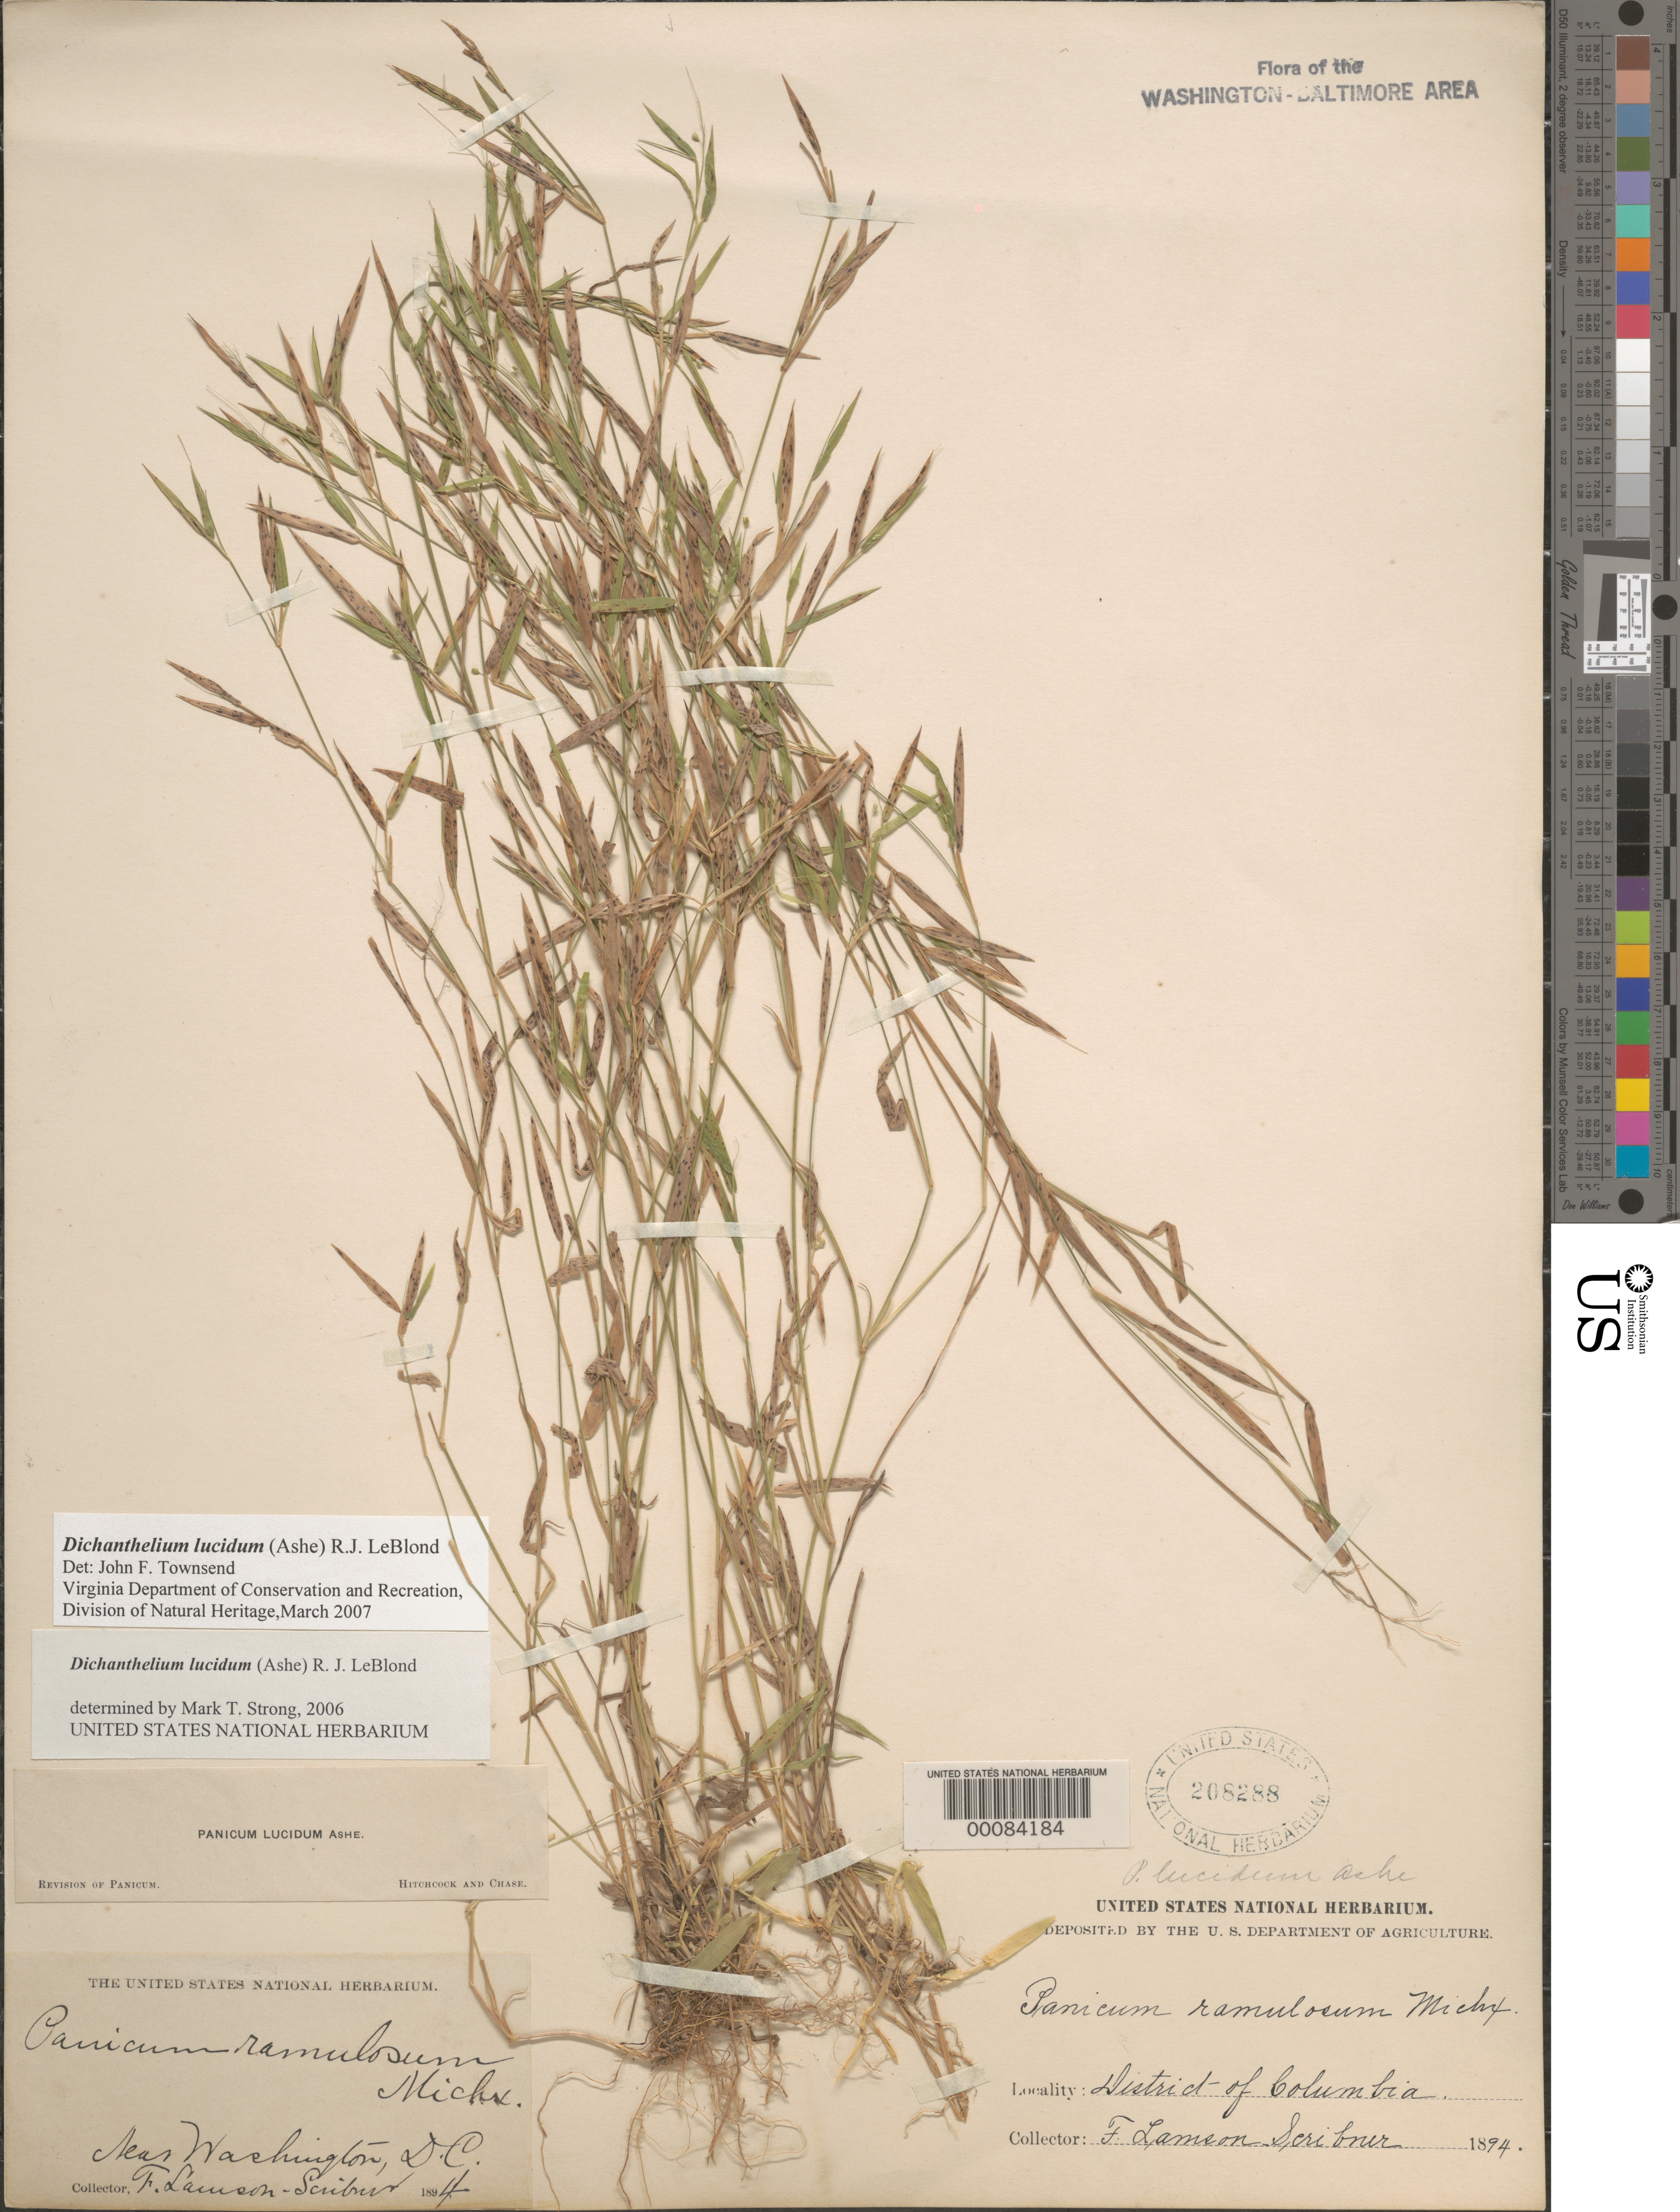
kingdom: Plantae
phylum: Tracheophyta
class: Liliopsida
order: Poales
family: Poaceae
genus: Dichanthelium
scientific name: Dichanthelium dichotomum var. dichotomum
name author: (L.) Gould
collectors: F. L. Scribner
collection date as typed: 1894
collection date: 1894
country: United States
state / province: District of Columbia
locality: Washington DC area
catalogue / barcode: US 208288